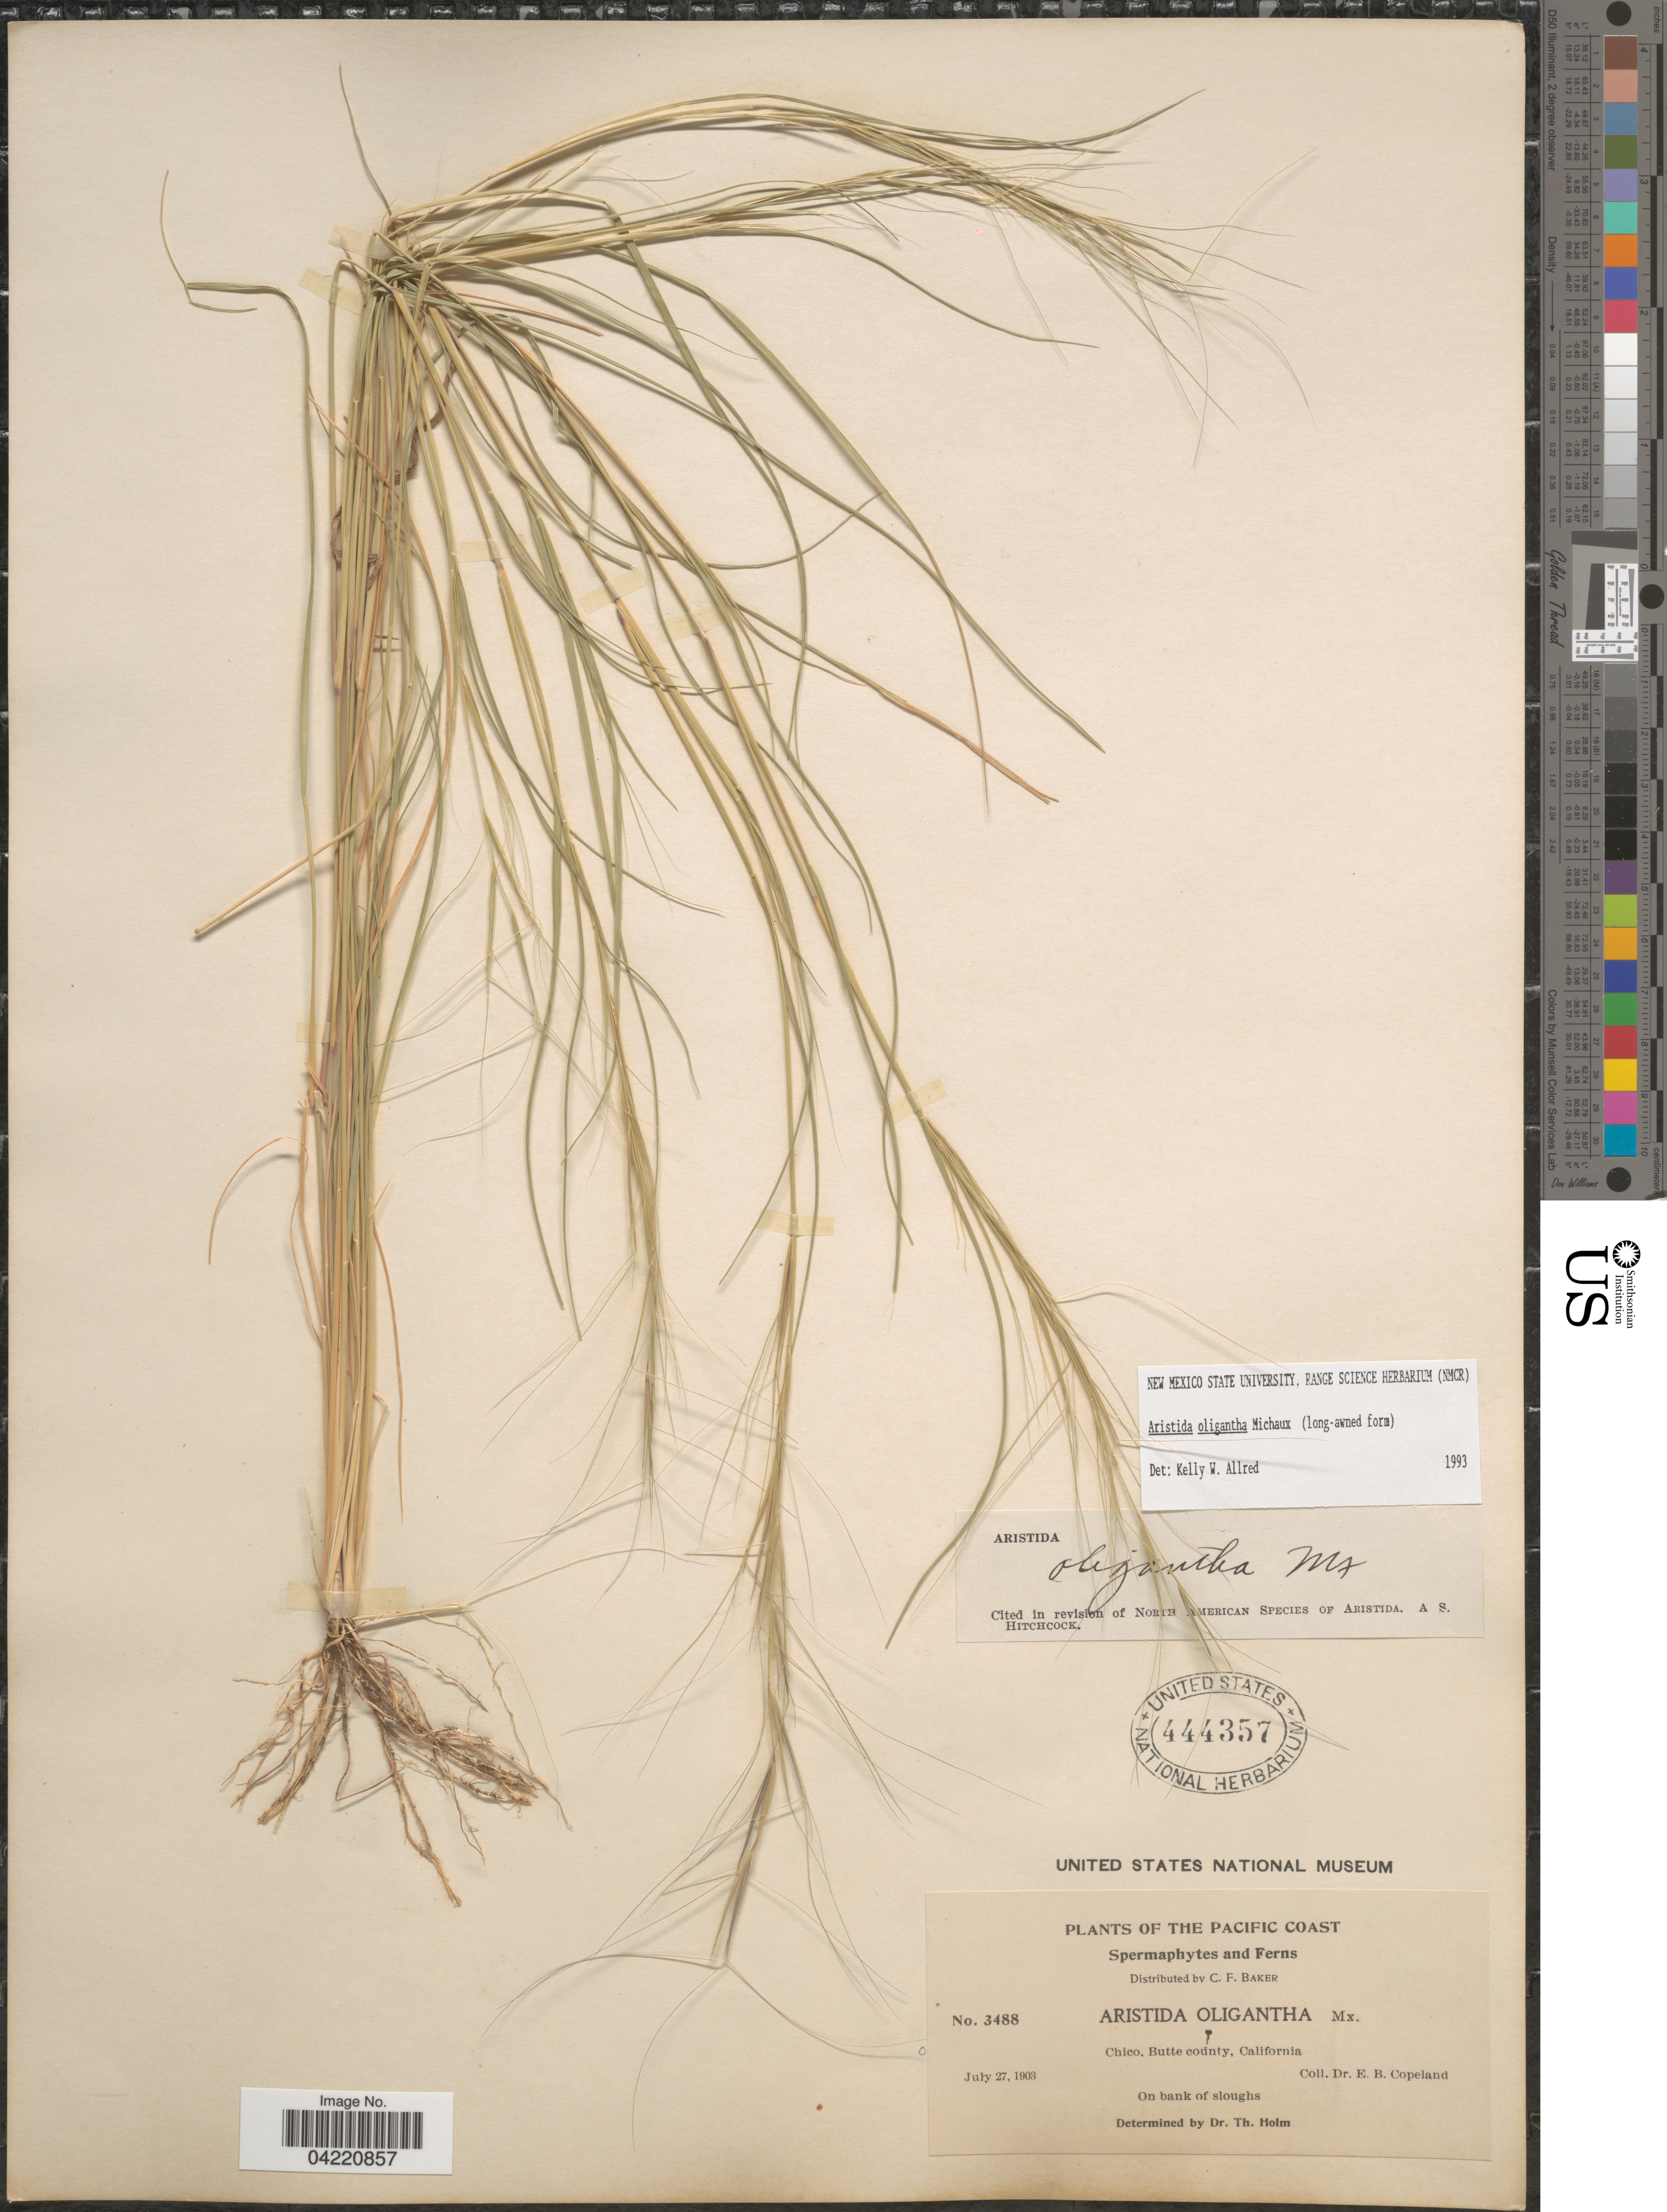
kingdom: Plantae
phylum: Tracheophyta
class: Liliopsida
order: Poales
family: Poaceae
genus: Aristida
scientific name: Aristida oligantha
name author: Michx.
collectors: E. B. Copeland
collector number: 3488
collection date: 1903-07-27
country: United States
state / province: California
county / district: Butte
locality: The Pacific Coast. Chico. Butte county. On bank of sloughs.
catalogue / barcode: US 444357